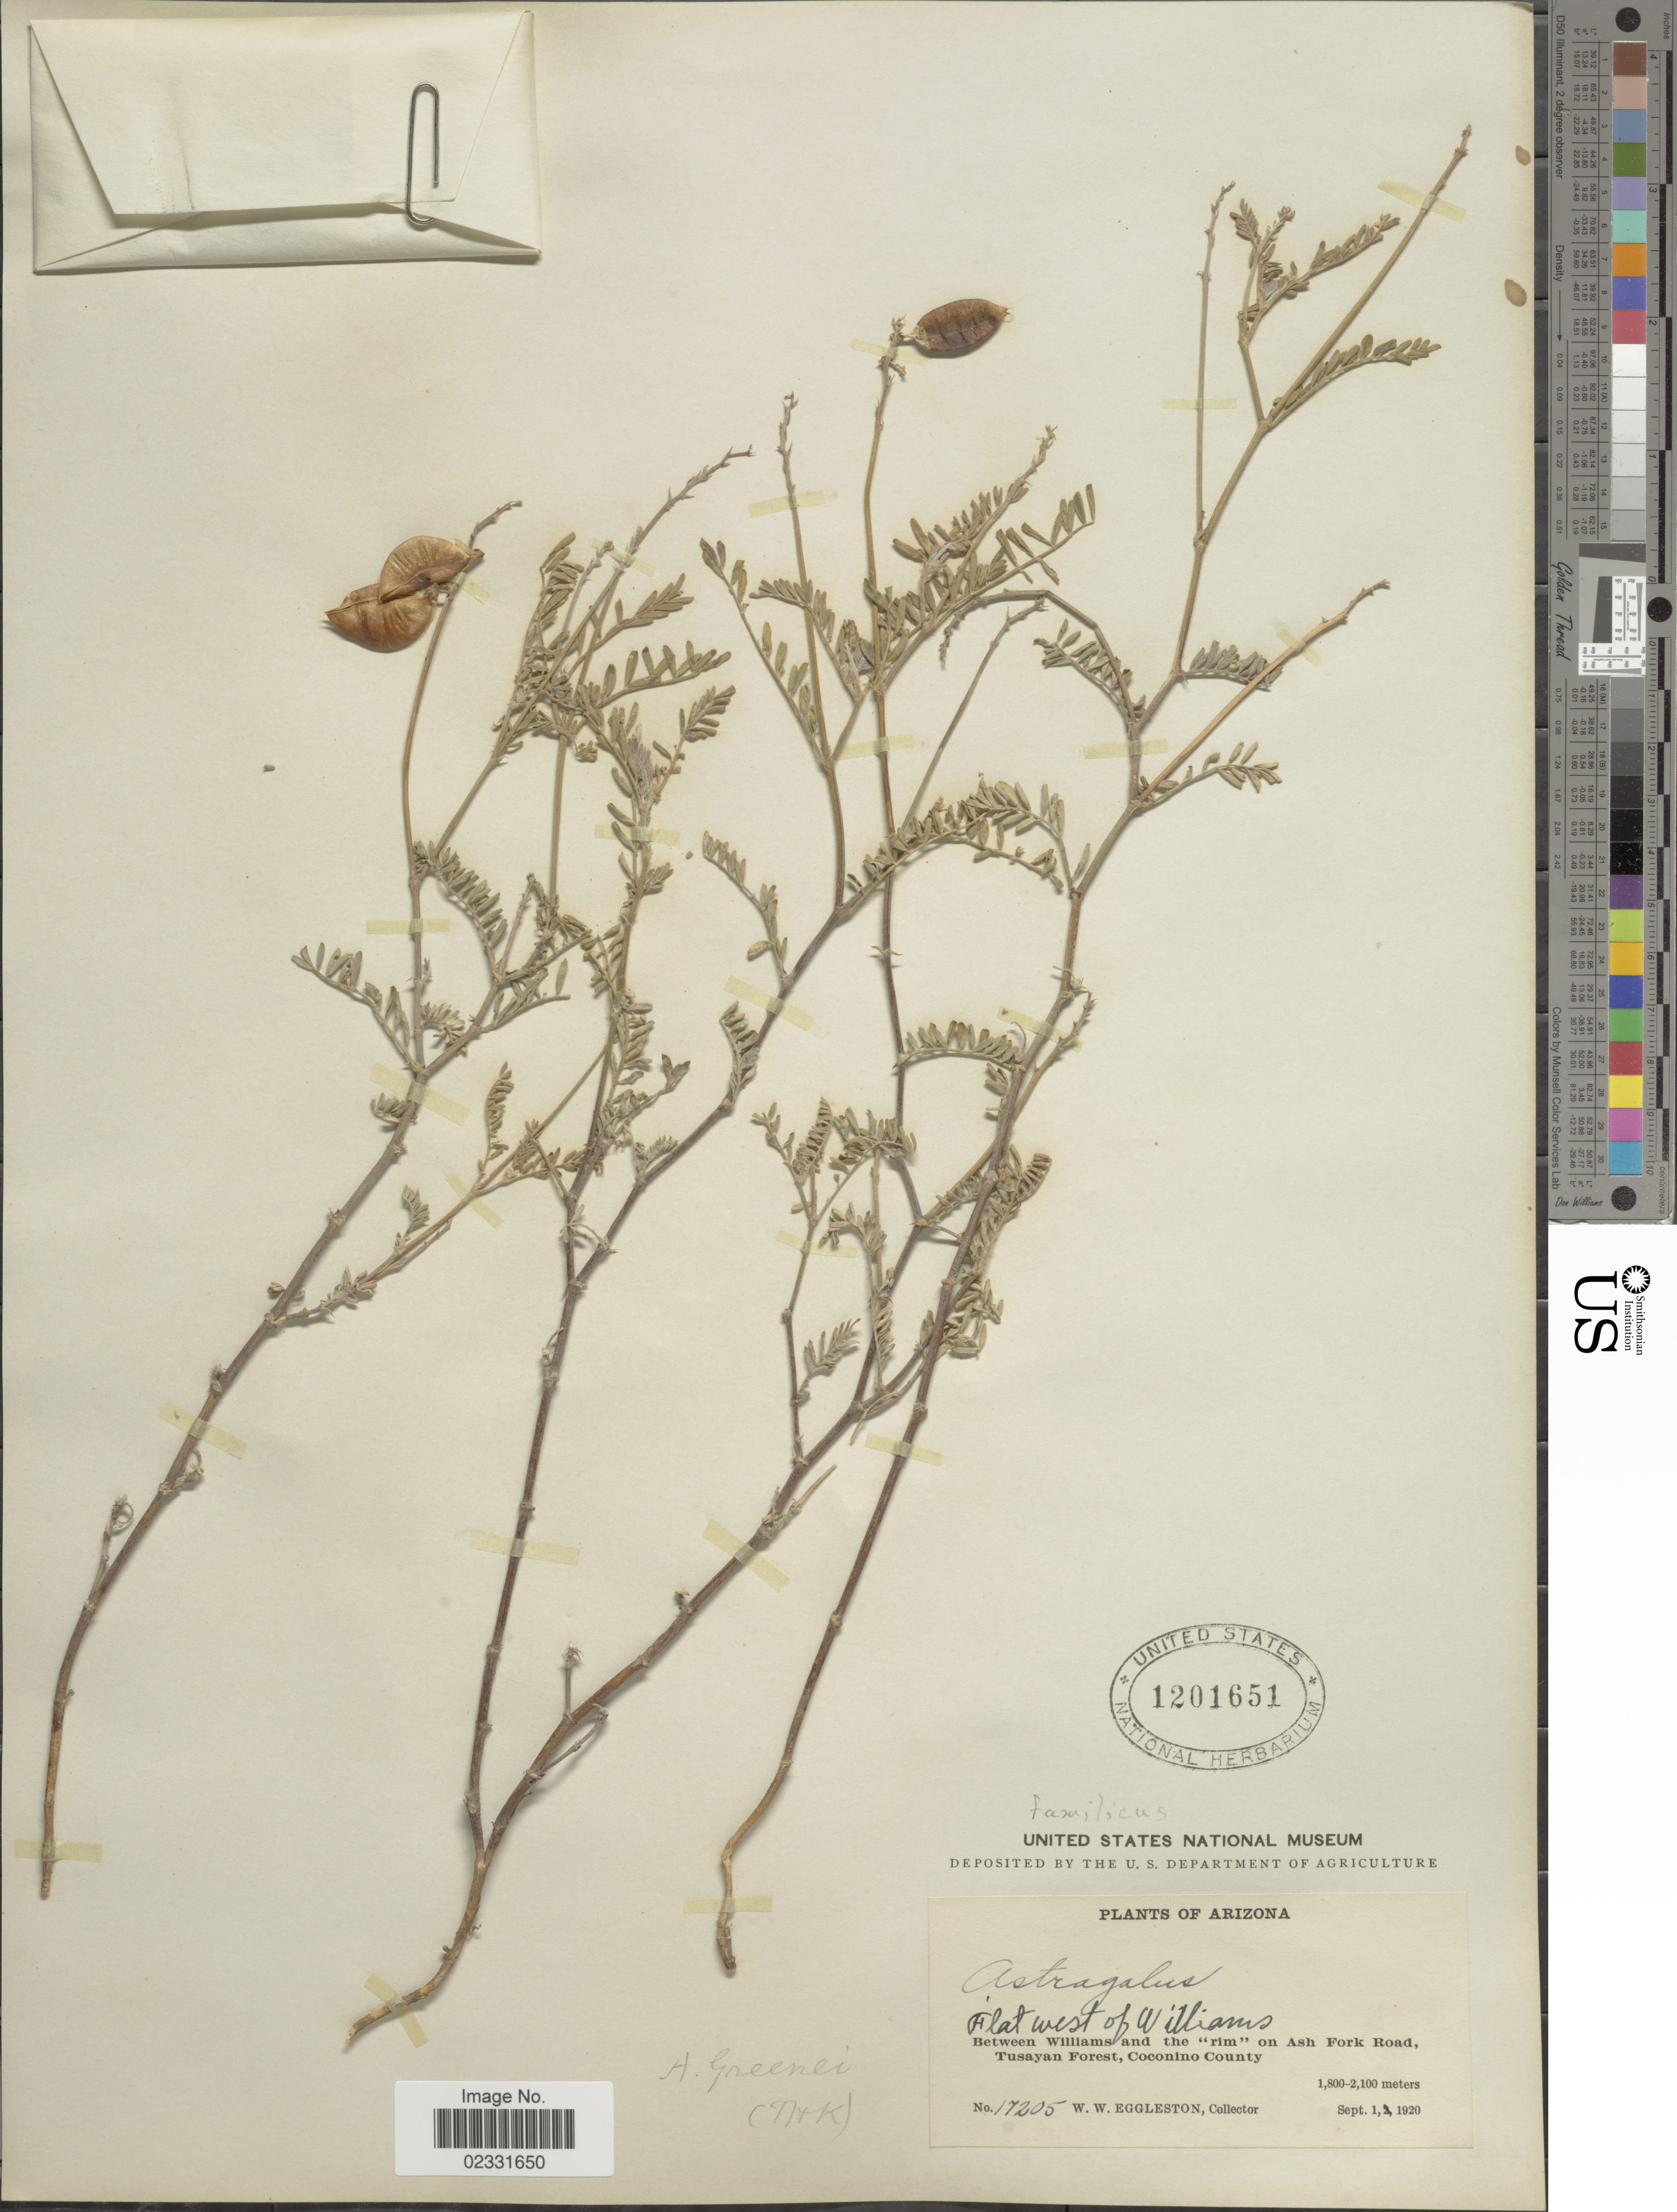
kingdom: Plantae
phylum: Tracheophyta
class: Magnoliopsida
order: Fabales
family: Fabaceae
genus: Astragalus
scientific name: Astragalus hallii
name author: A. Gray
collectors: W. W. Eggleston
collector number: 17205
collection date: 1920-09-01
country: United States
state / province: Arizona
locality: Between Williams and the "run" on Ash Fork Road, Tusayan Forest, Coconino County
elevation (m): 1800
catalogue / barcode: US 1201651